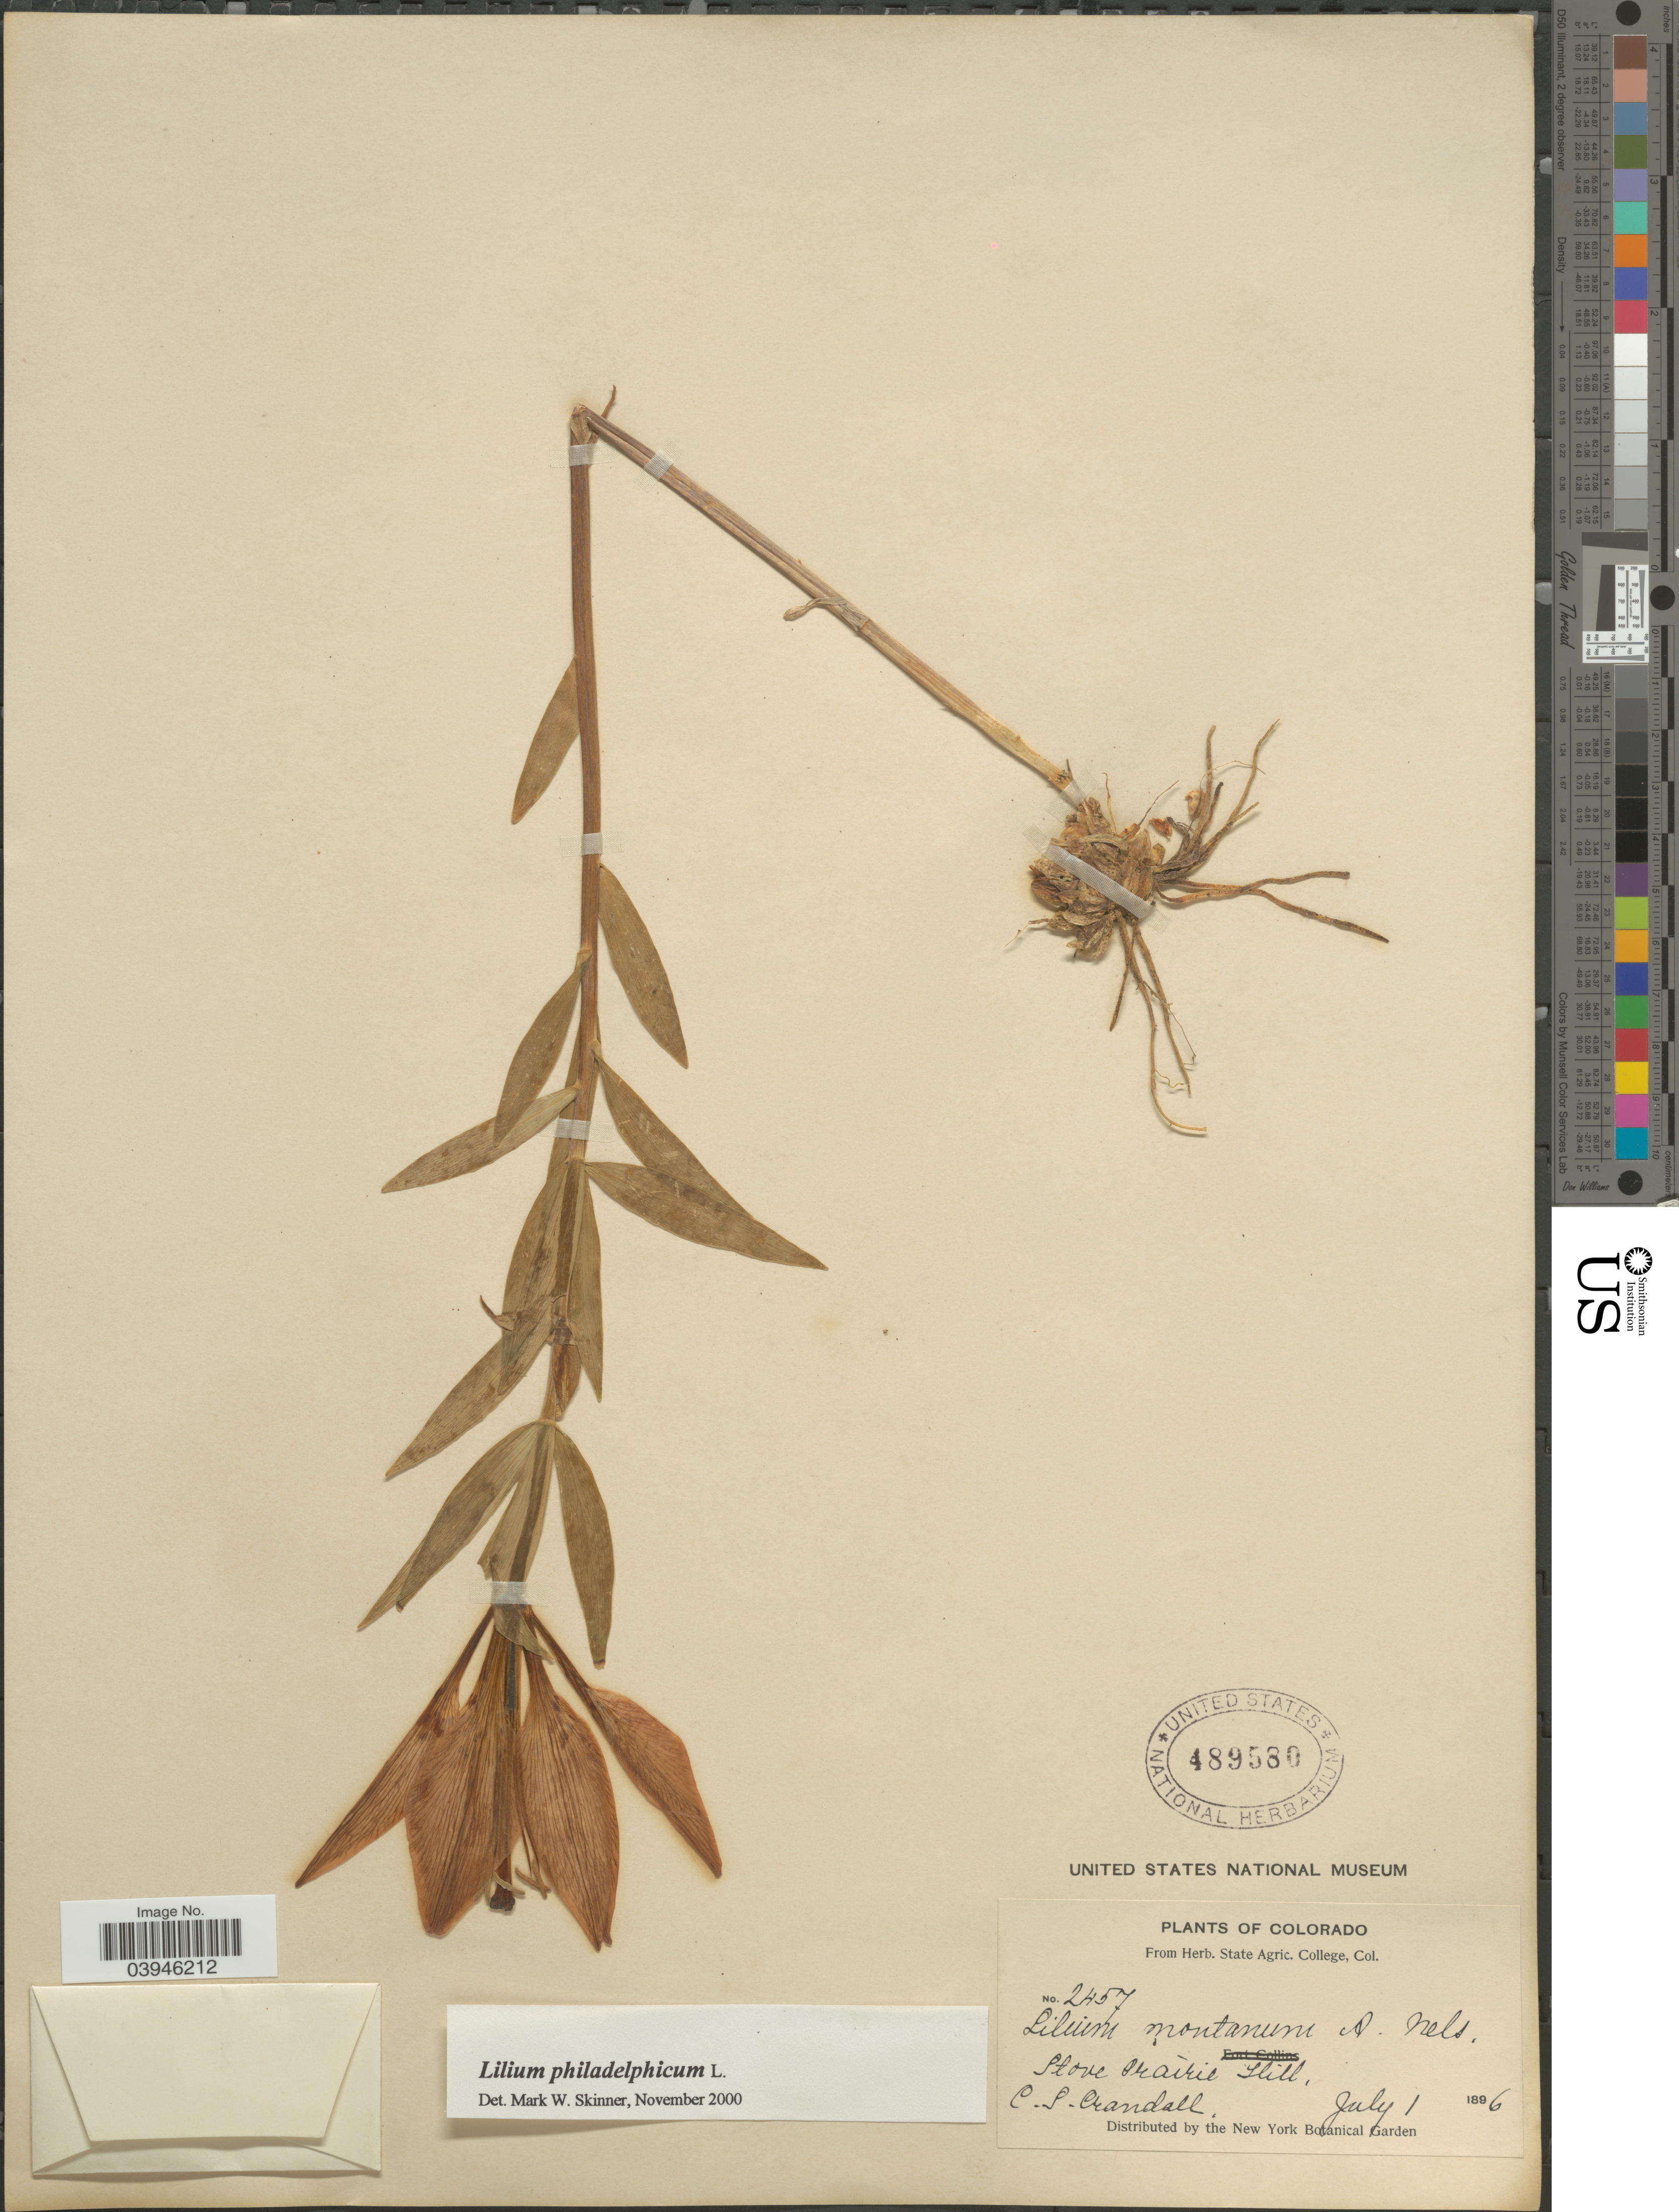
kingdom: Plantae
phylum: Tracheophyta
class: Liliopsida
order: Liliales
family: Liliaceae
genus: Lilium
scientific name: Lilium philadelphicum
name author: L.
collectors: C. Crandall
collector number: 2457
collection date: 1896-07-01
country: United States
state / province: Colorado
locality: Stove Prairie Hill.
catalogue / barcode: US 489580